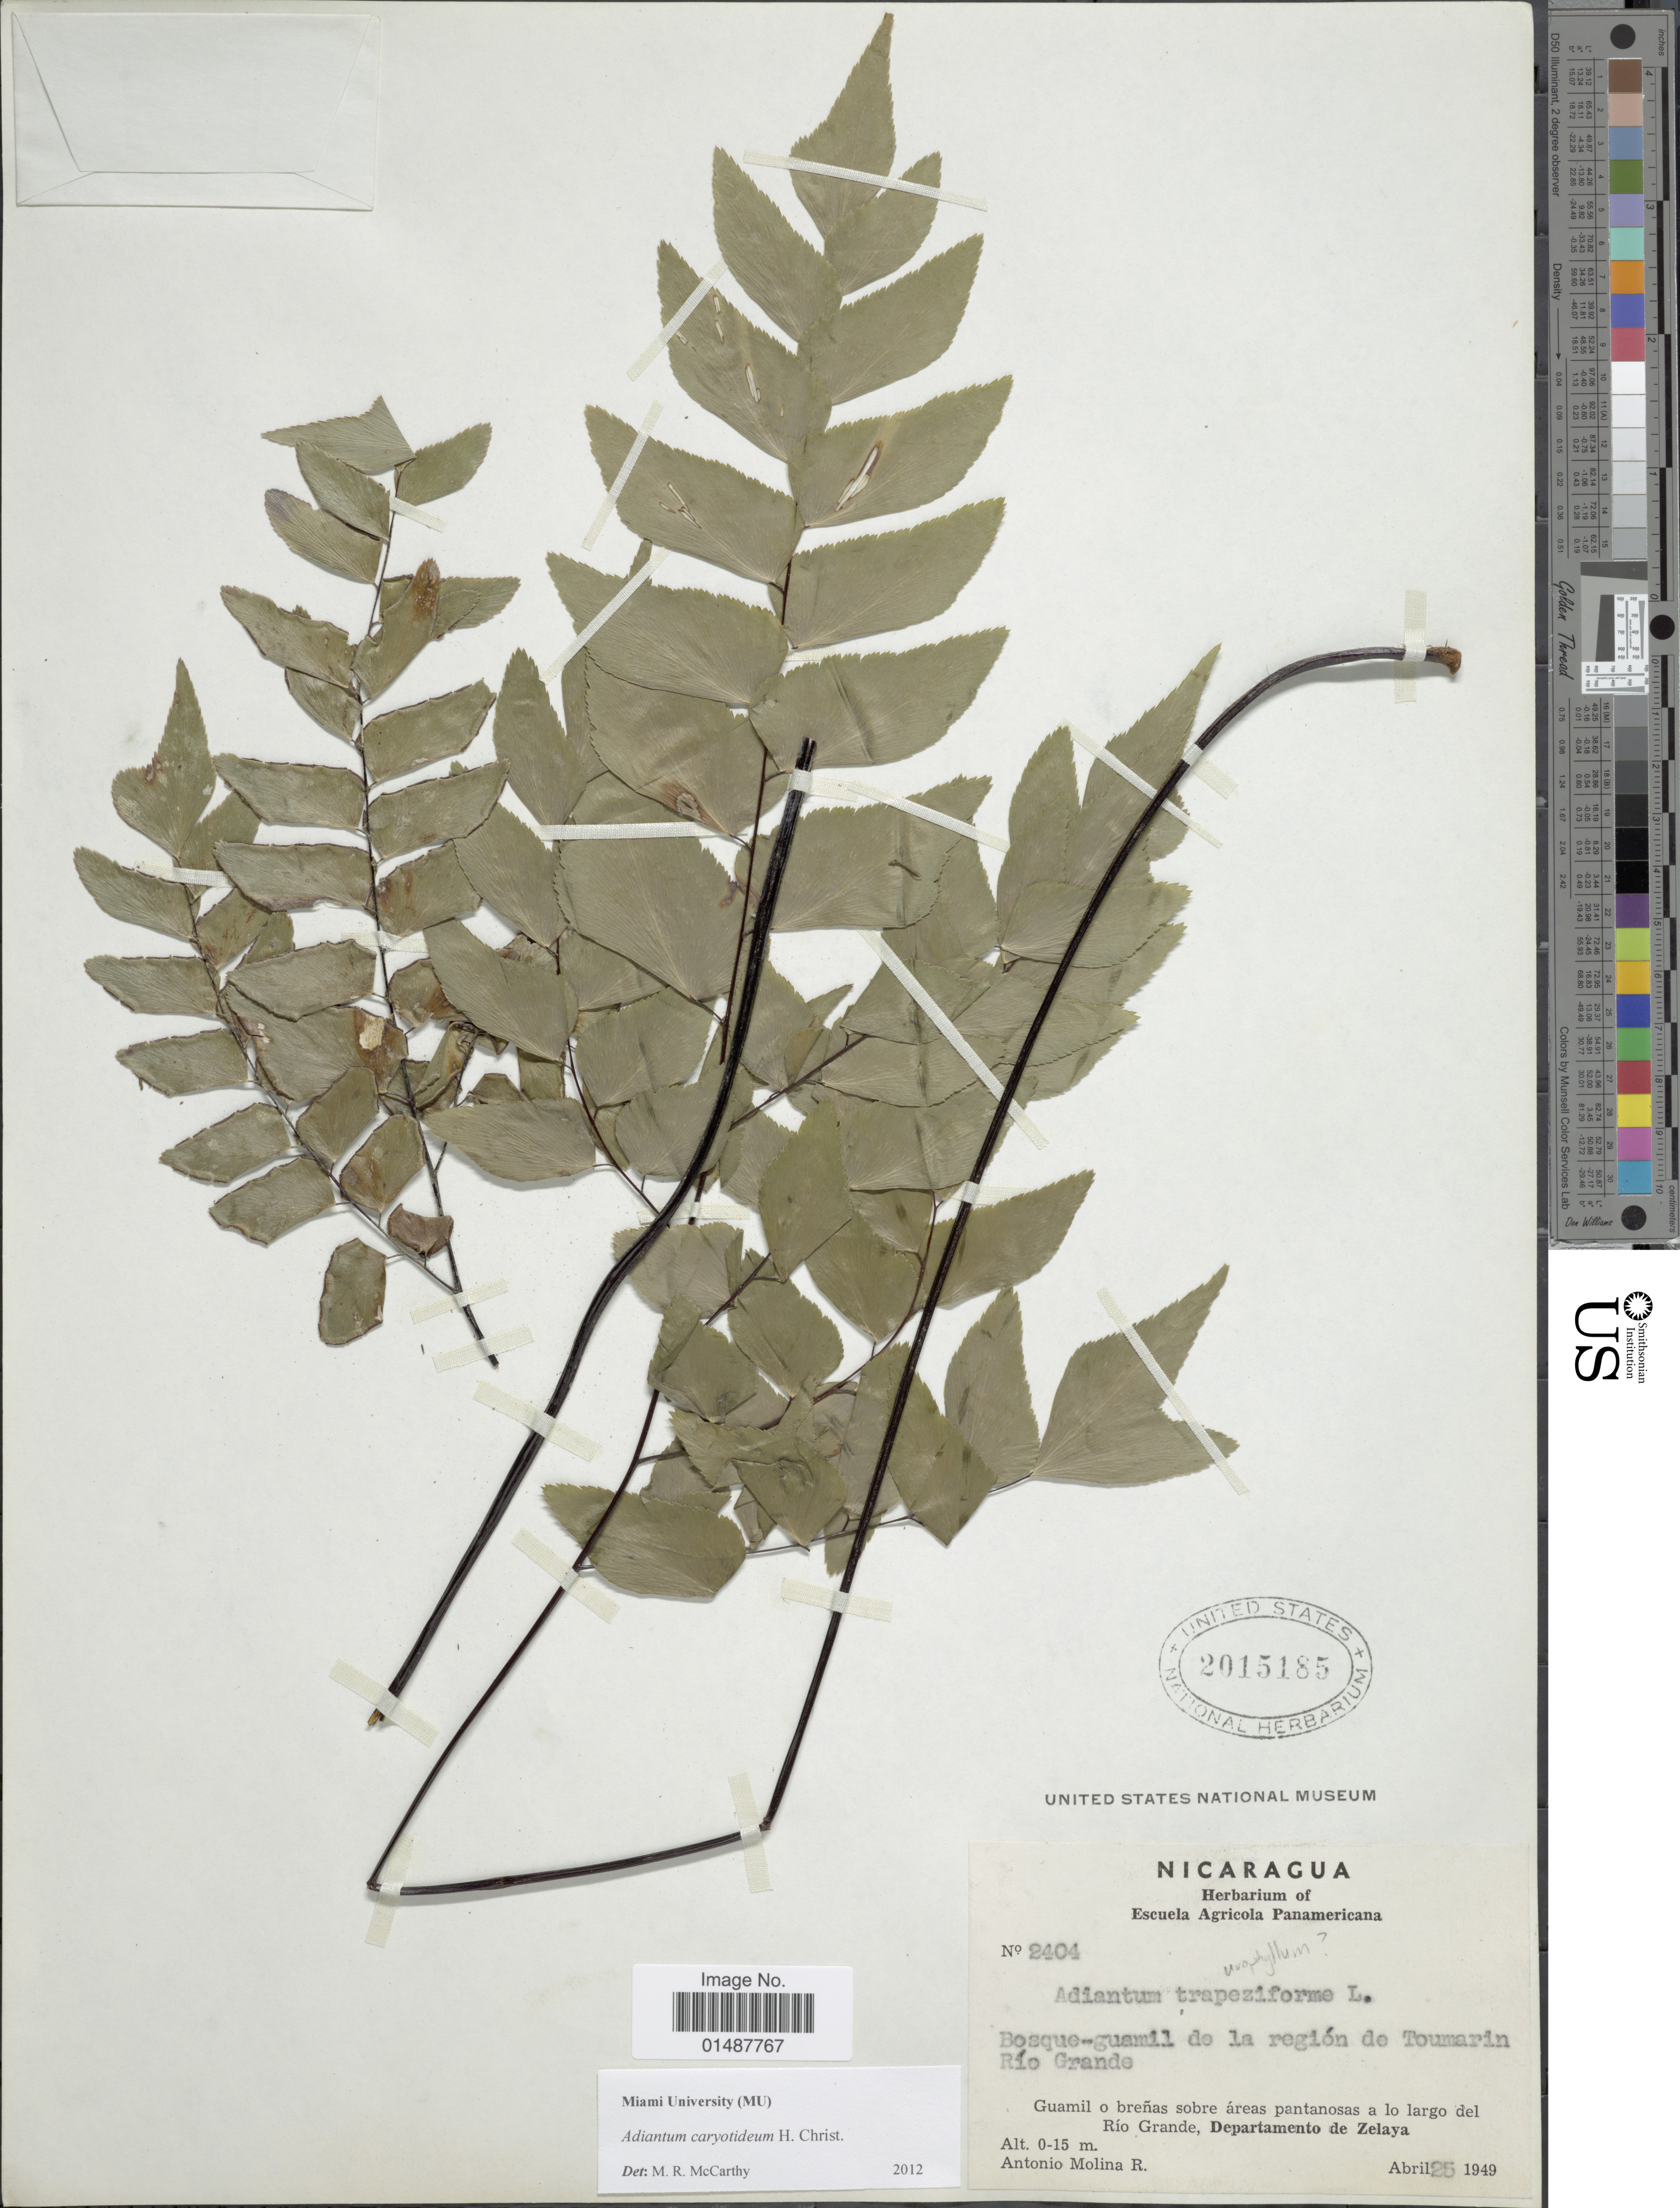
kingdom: Plantae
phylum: Tracheophyta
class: Polypodiopsida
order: Polypodiales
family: Pteridaceae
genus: Adiantum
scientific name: Adiantum caryotideum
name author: Christ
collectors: A. Molina R.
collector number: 2404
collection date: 1949-04-25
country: Nicaragua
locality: Bosque-guamil de la region de Toumarin Rio Grande, Guamil o brenas sobre areas pantanosas a lo largo del Rio Grande, Departamento de Zelaya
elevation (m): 0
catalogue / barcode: US 2015185